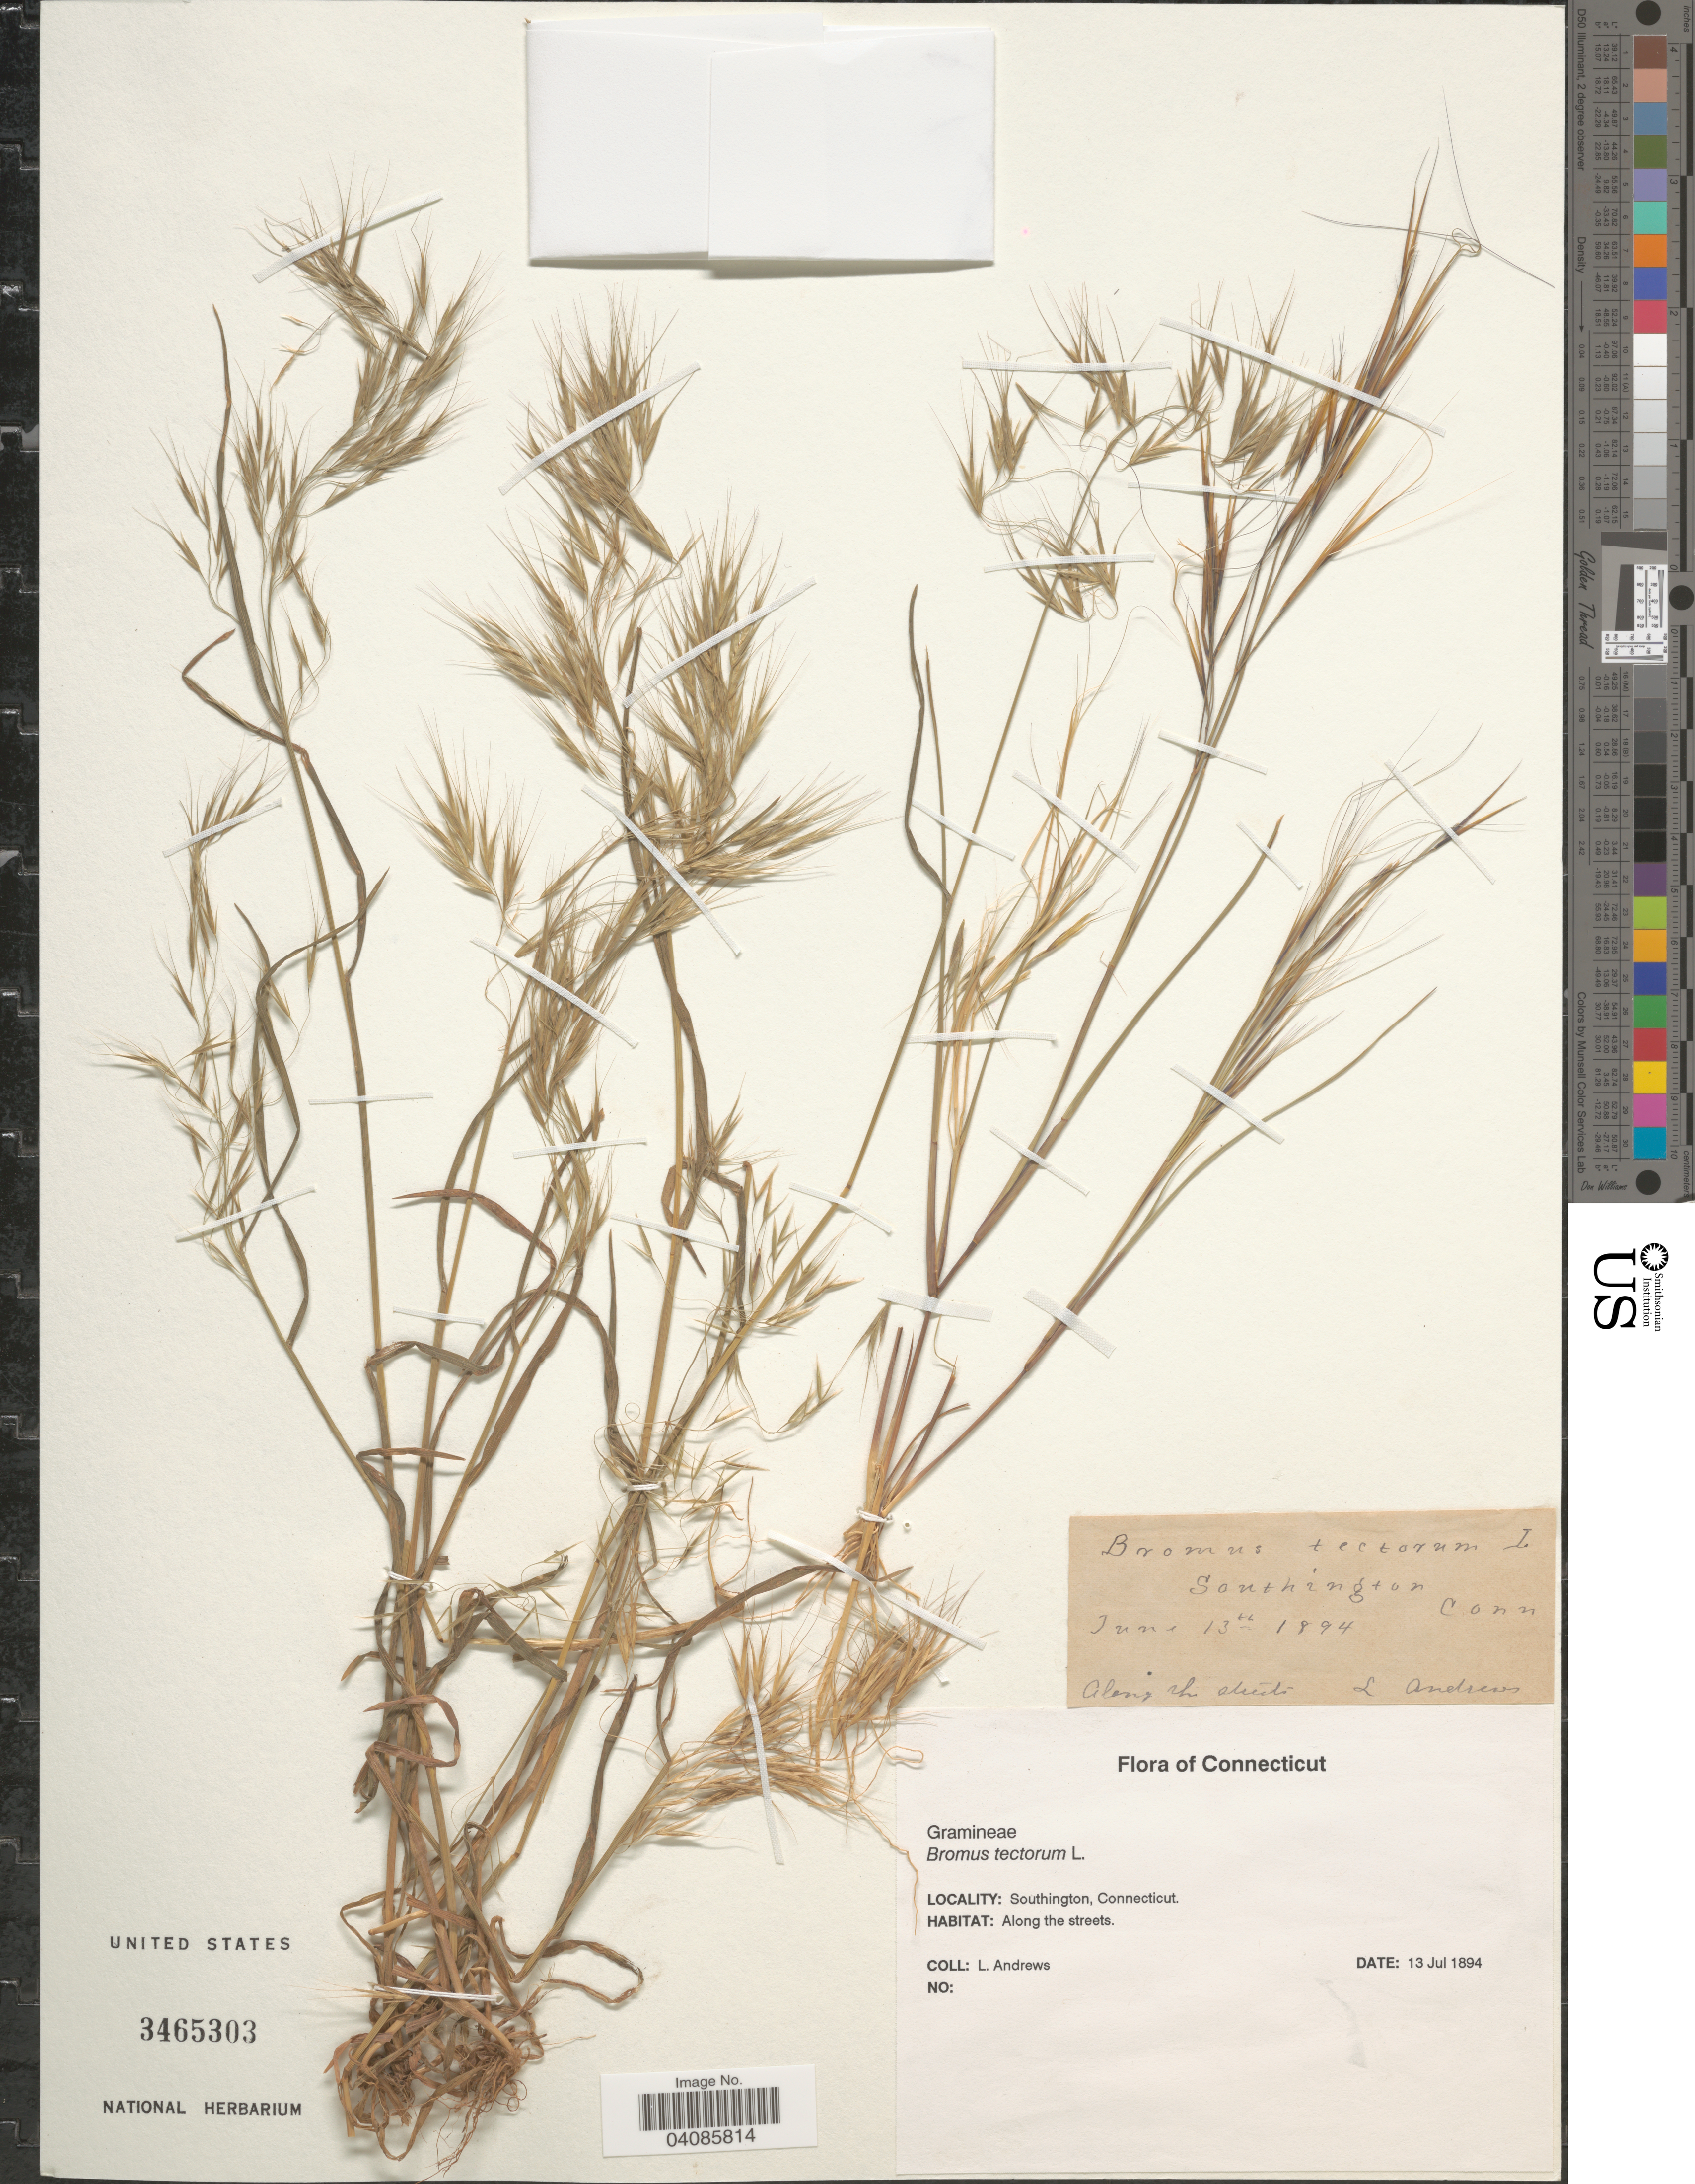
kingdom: Plantae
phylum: Tracheophyta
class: Liliopsida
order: Poales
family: Poaceae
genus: Bromus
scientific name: Bromus tectorum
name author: L.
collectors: L. Andrews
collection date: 1894-06-13/1894-07-13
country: United States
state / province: Connecticut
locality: Southington. Along the streets.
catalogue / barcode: US 3465303